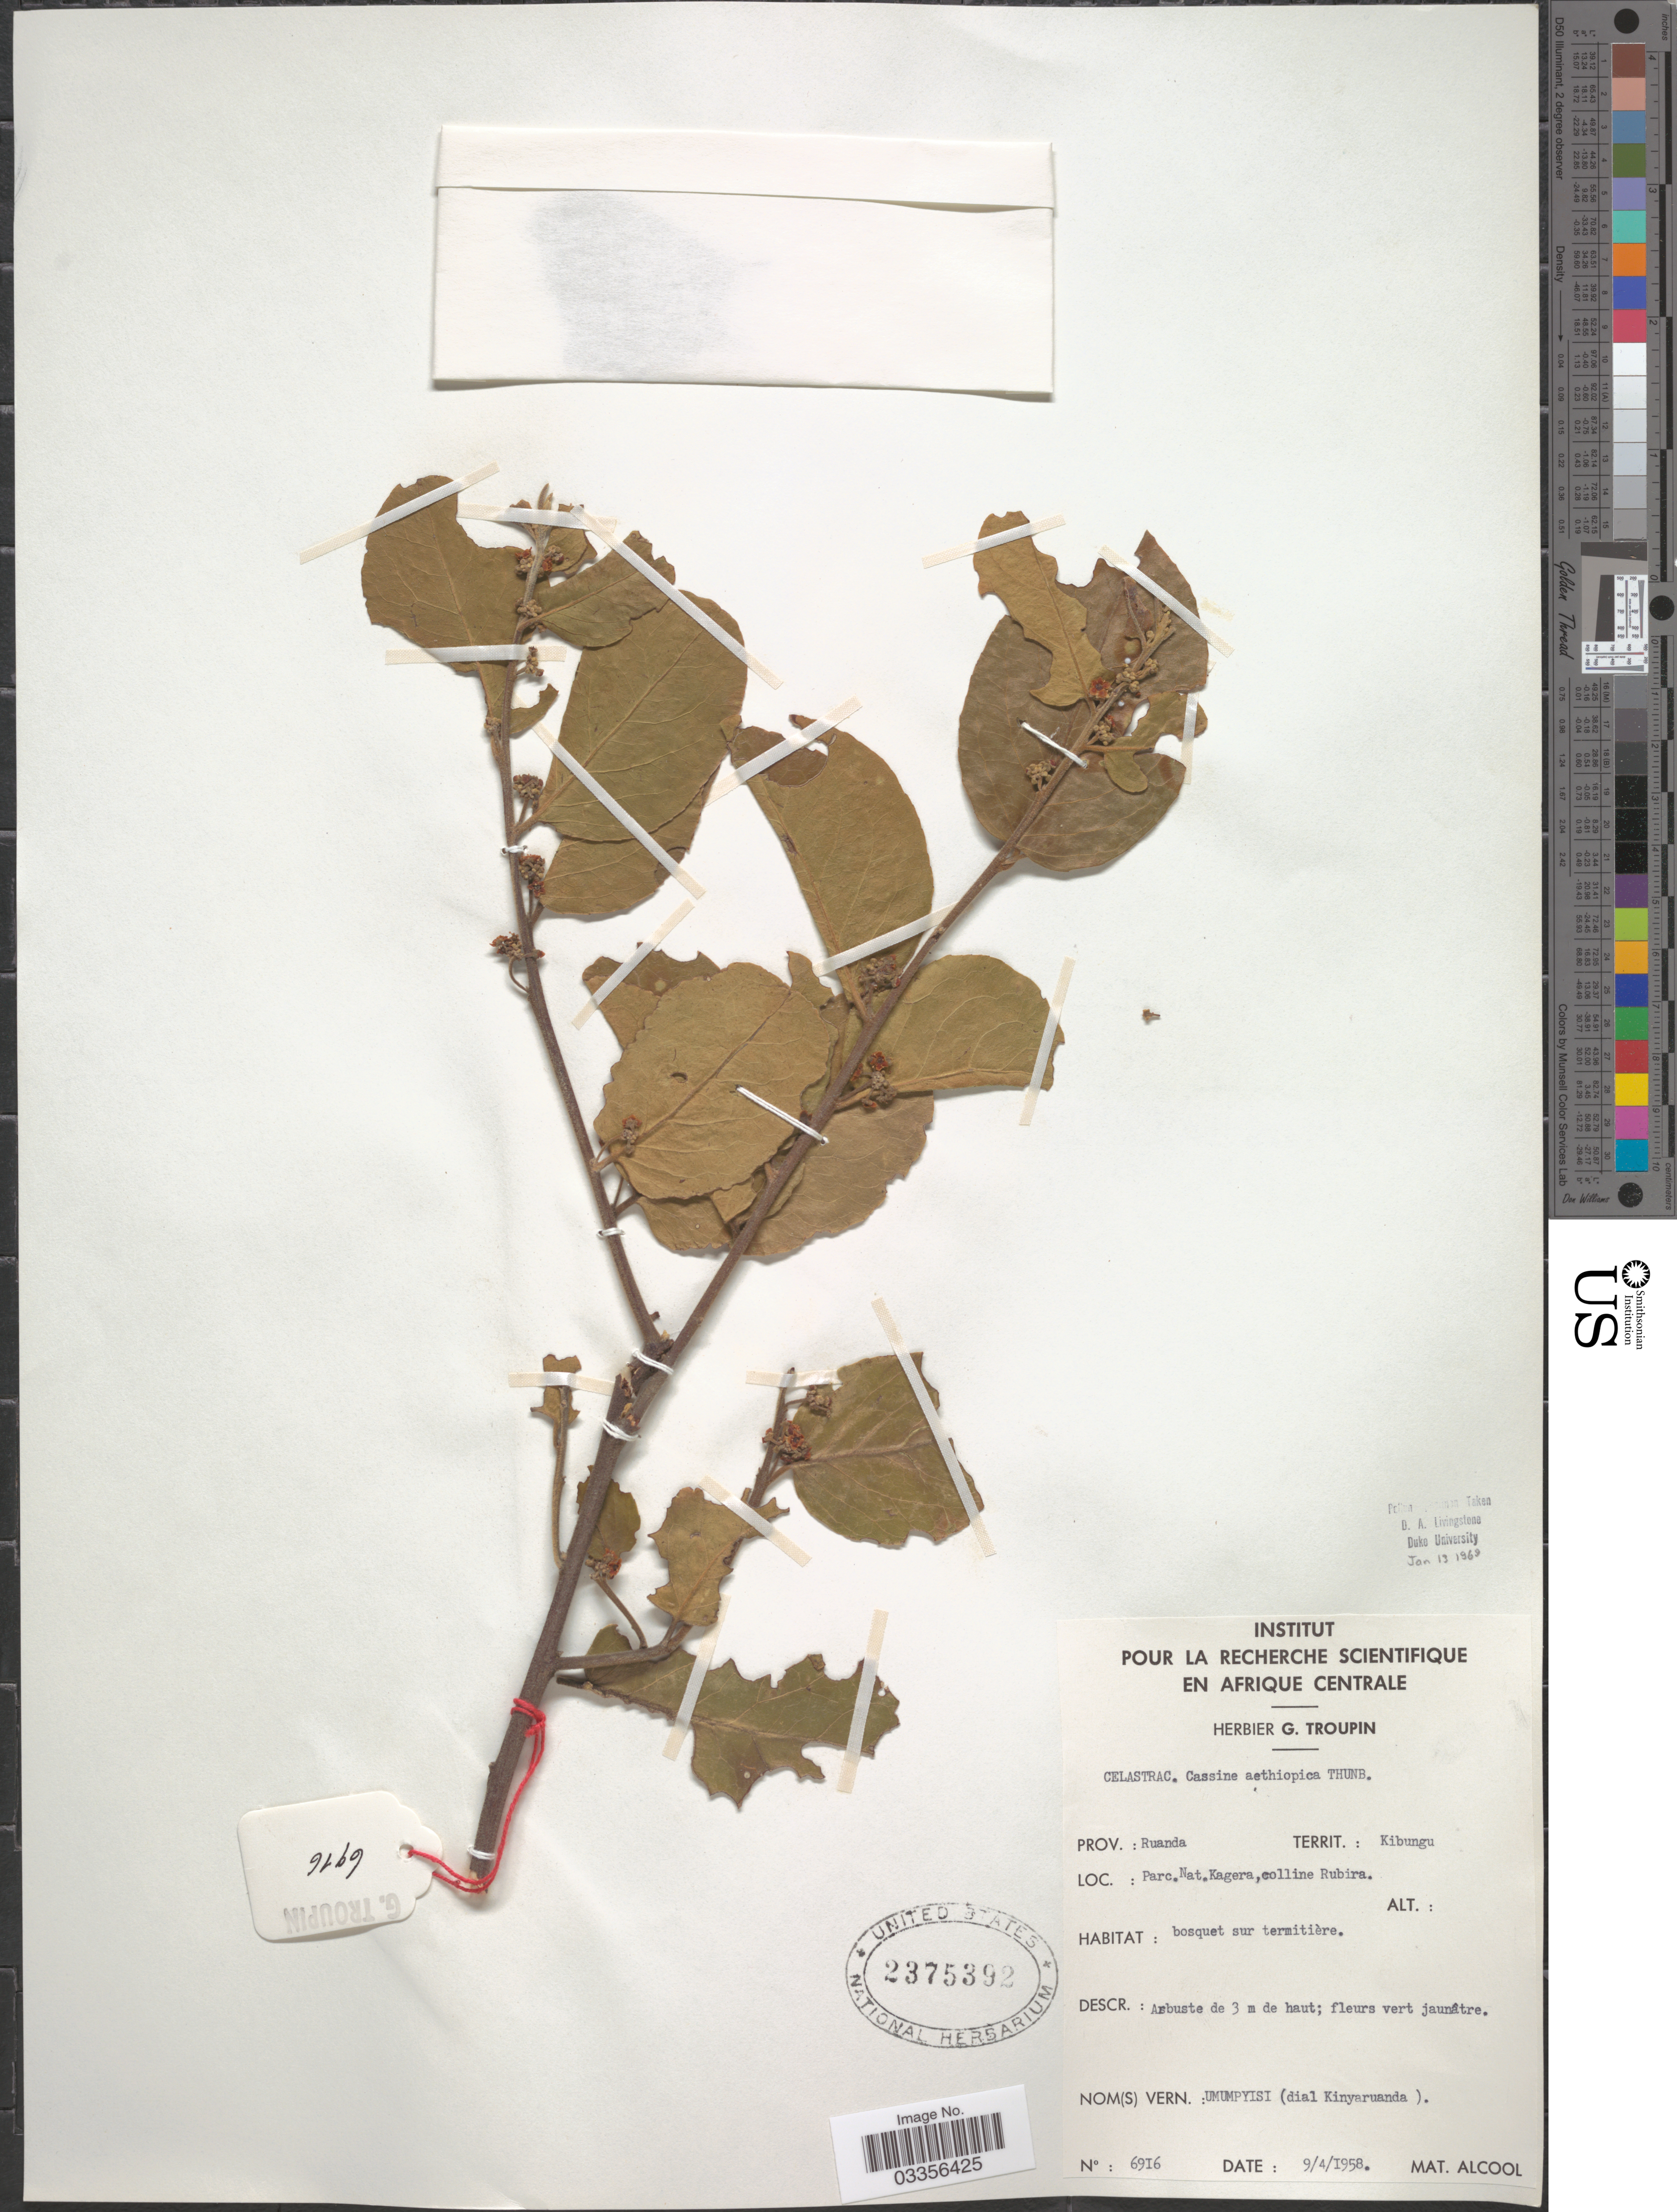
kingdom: Plantae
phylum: Tracheophyta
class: Magnoliopsida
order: Celastrales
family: Celastraceae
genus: Mystroxylon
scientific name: Mystroxylon aethiopicum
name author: (Thunb.) Loes.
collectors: G. Troupin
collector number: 6916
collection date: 1958-04-09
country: Rwanda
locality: Prov.: Ruanda. Territ.: Kibungu. Parc. Nat. Kagera, colline Rubira.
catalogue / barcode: US 2375392